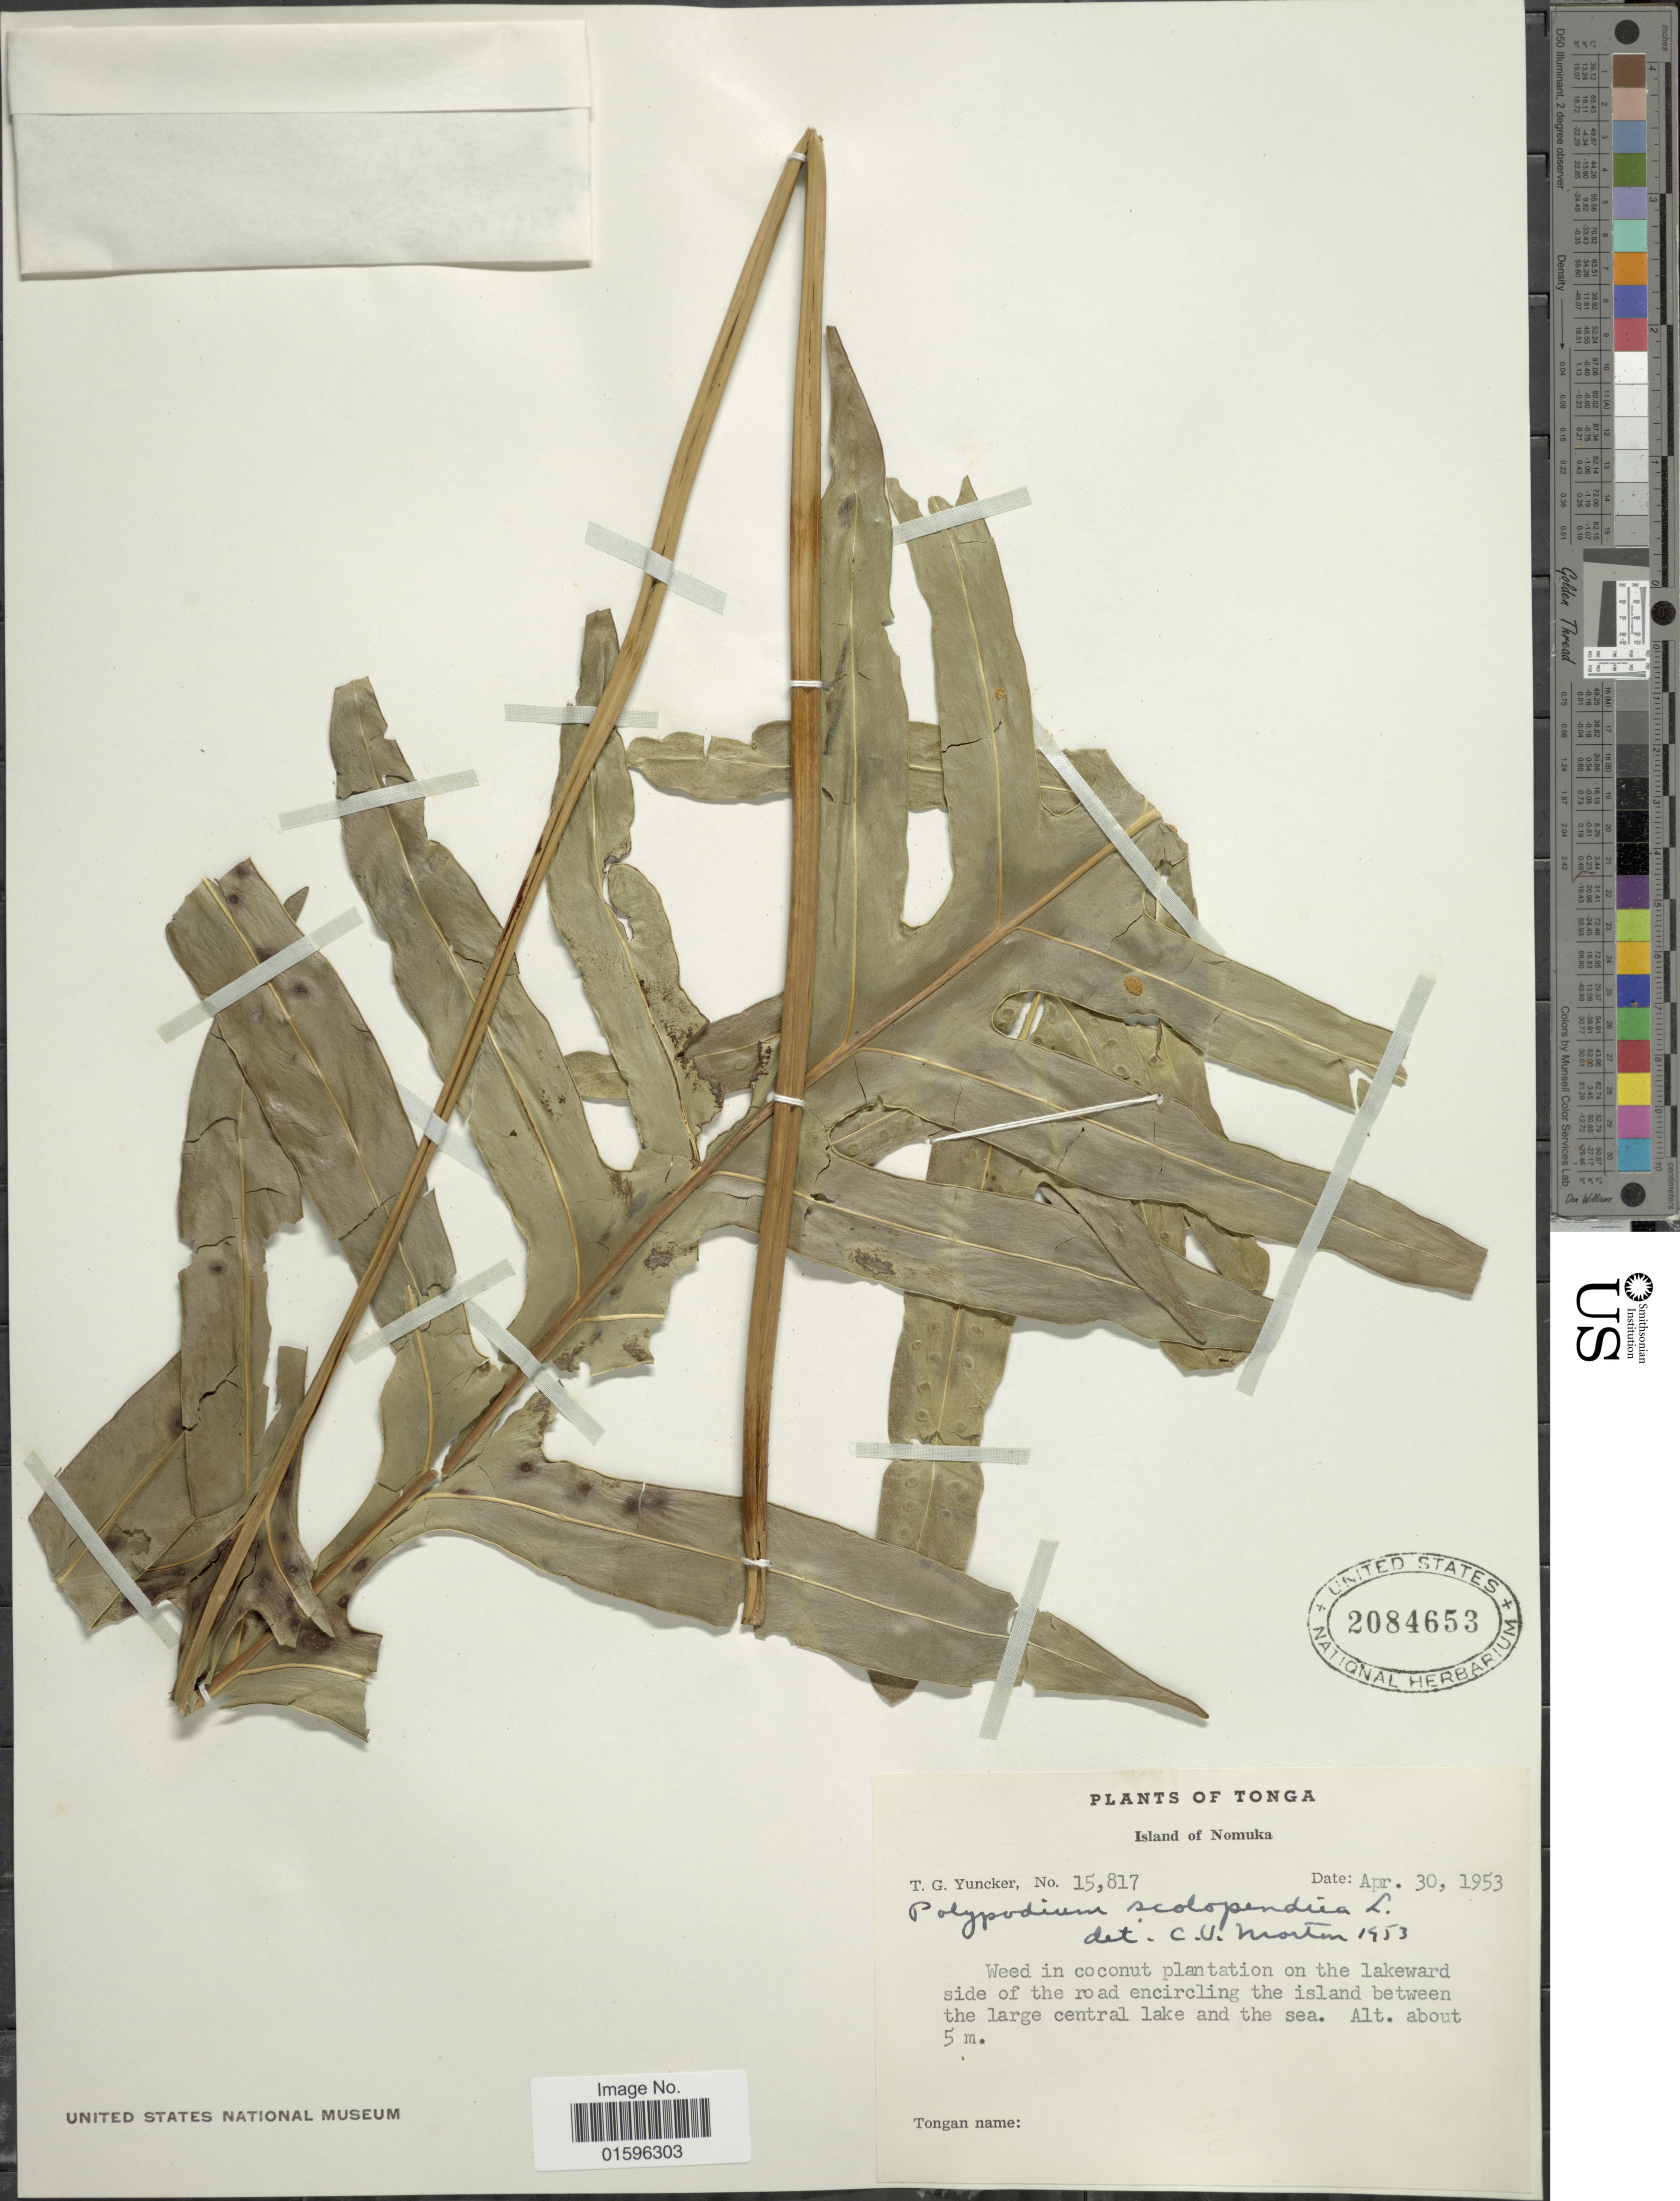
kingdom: Plantae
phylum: Tracheophyta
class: Polypodiopsida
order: Polypodiales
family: Polypodiaceae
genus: Polypodium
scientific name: Polypodium scolopendria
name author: Burm. f.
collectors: T. G. Yuncker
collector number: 15817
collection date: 1953-04-30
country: Tonga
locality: Tonga, Island of Nomuka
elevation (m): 5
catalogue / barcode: US 2084653